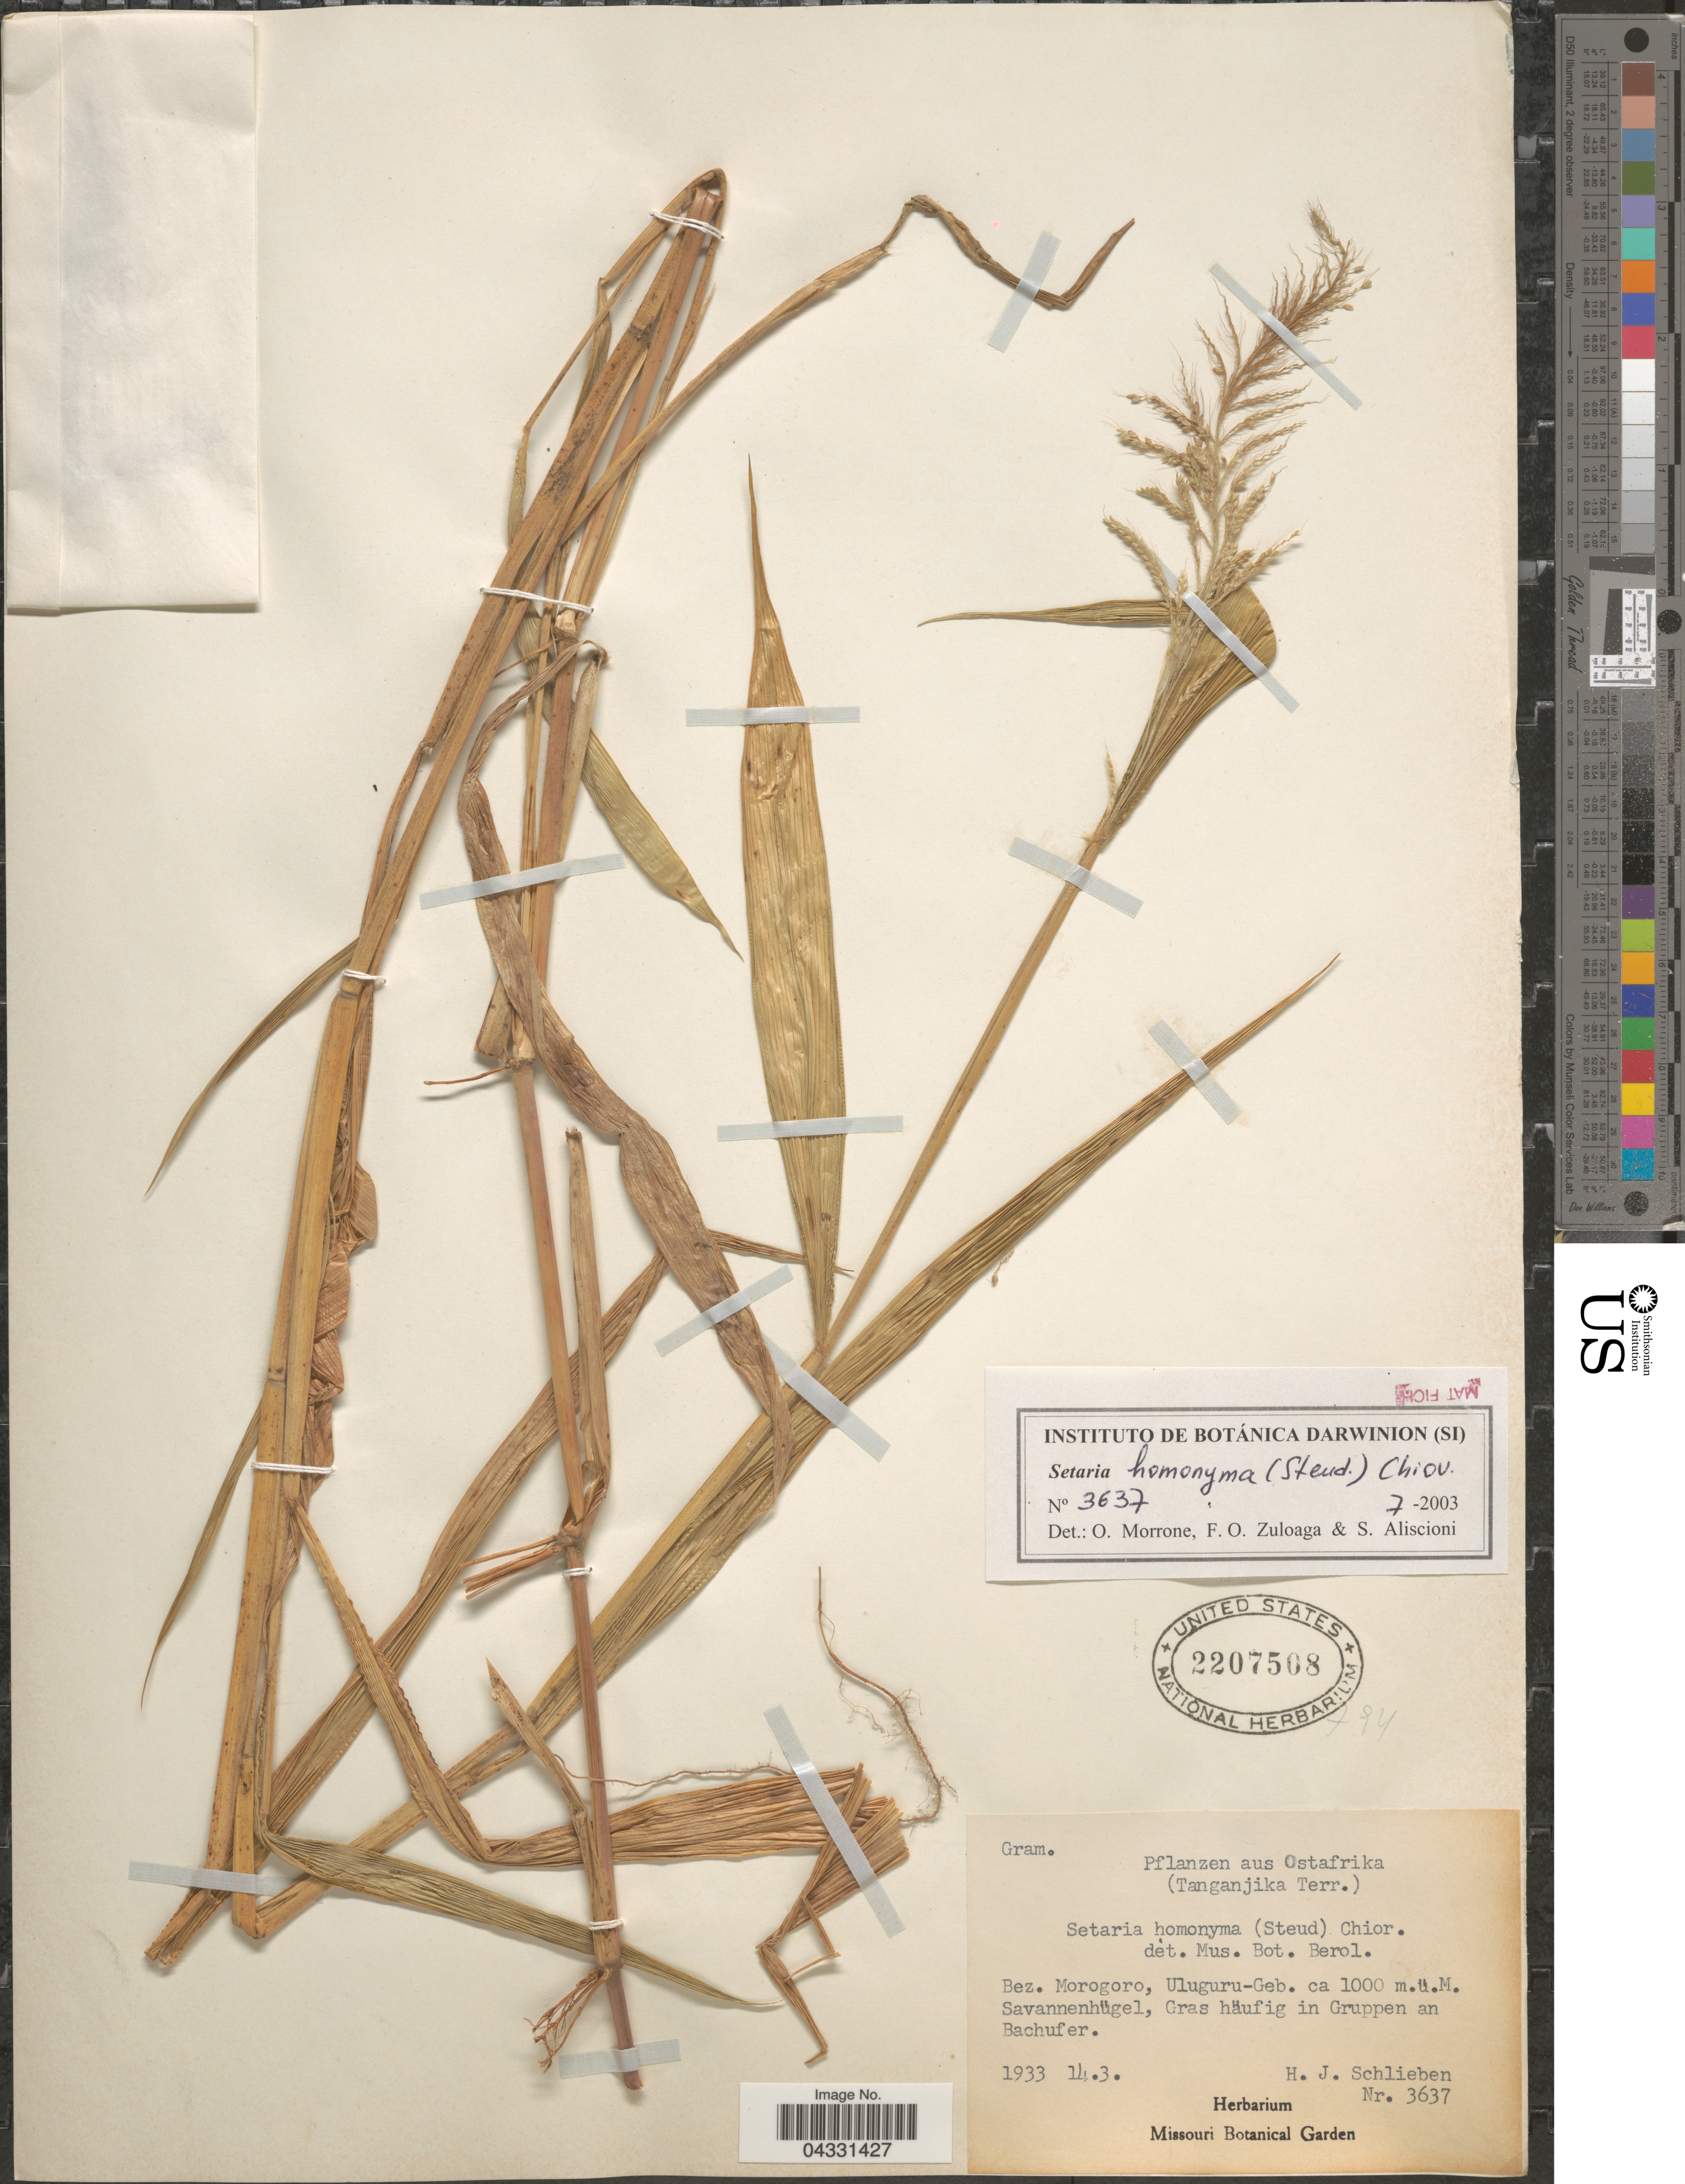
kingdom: Plantae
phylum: Tracheophyta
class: Liliopsida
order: Poales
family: Poaceae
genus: Setaria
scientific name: Setaria homonyma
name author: (Steud.) Chiov.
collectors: H. J. Schlieben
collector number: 3637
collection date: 1933-03-14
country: Tanzania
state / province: Morogoro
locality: Ostafrika (Tanganjika Terr). Bez. Morogoro, Uluguru-Geb.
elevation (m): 1000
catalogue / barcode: US 2207508